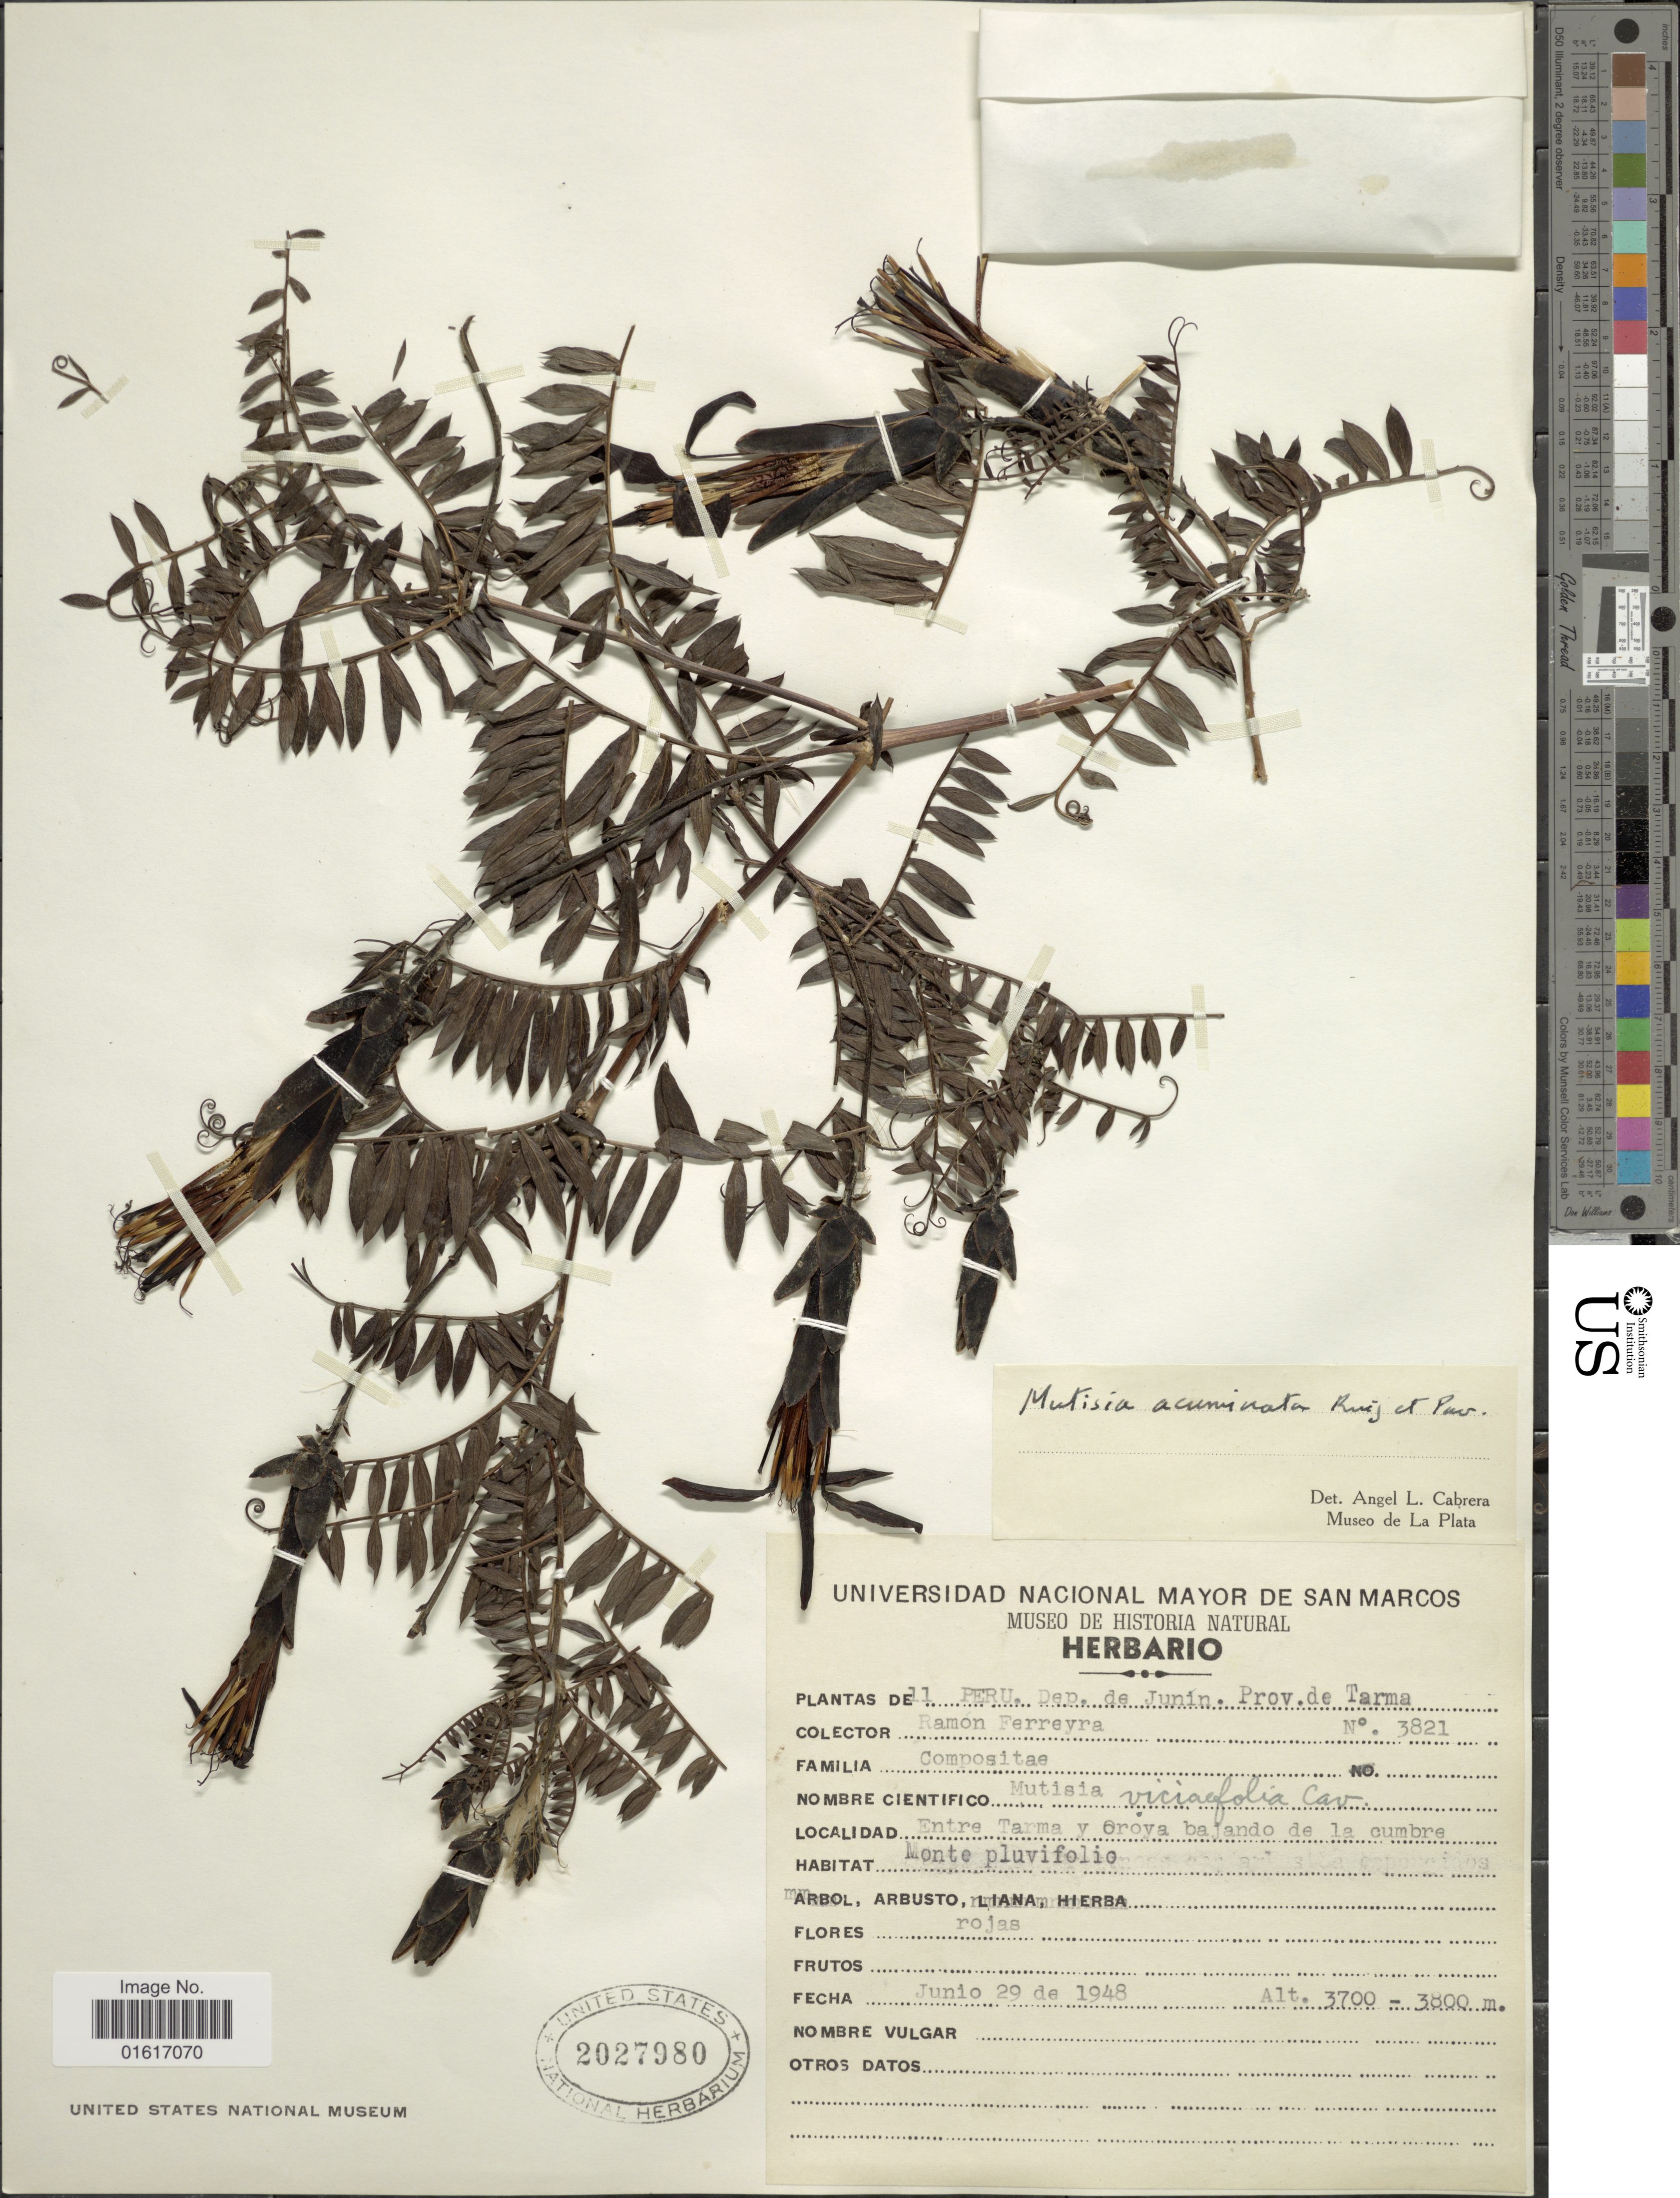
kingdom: Plantae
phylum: Tracheophyta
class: Magnoliopsida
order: Asterales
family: Asteraceae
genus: Mutisia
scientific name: Mutisia acuminata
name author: Ruiz & Pav.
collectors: R. A. Ferreyra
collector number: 3821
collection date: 1948-06-29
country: Peru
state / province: Junín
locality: Prov. de Tarma. Entre Tarma y Oroya bajando de la cumbre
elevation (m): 3700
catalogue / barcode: US 2027980